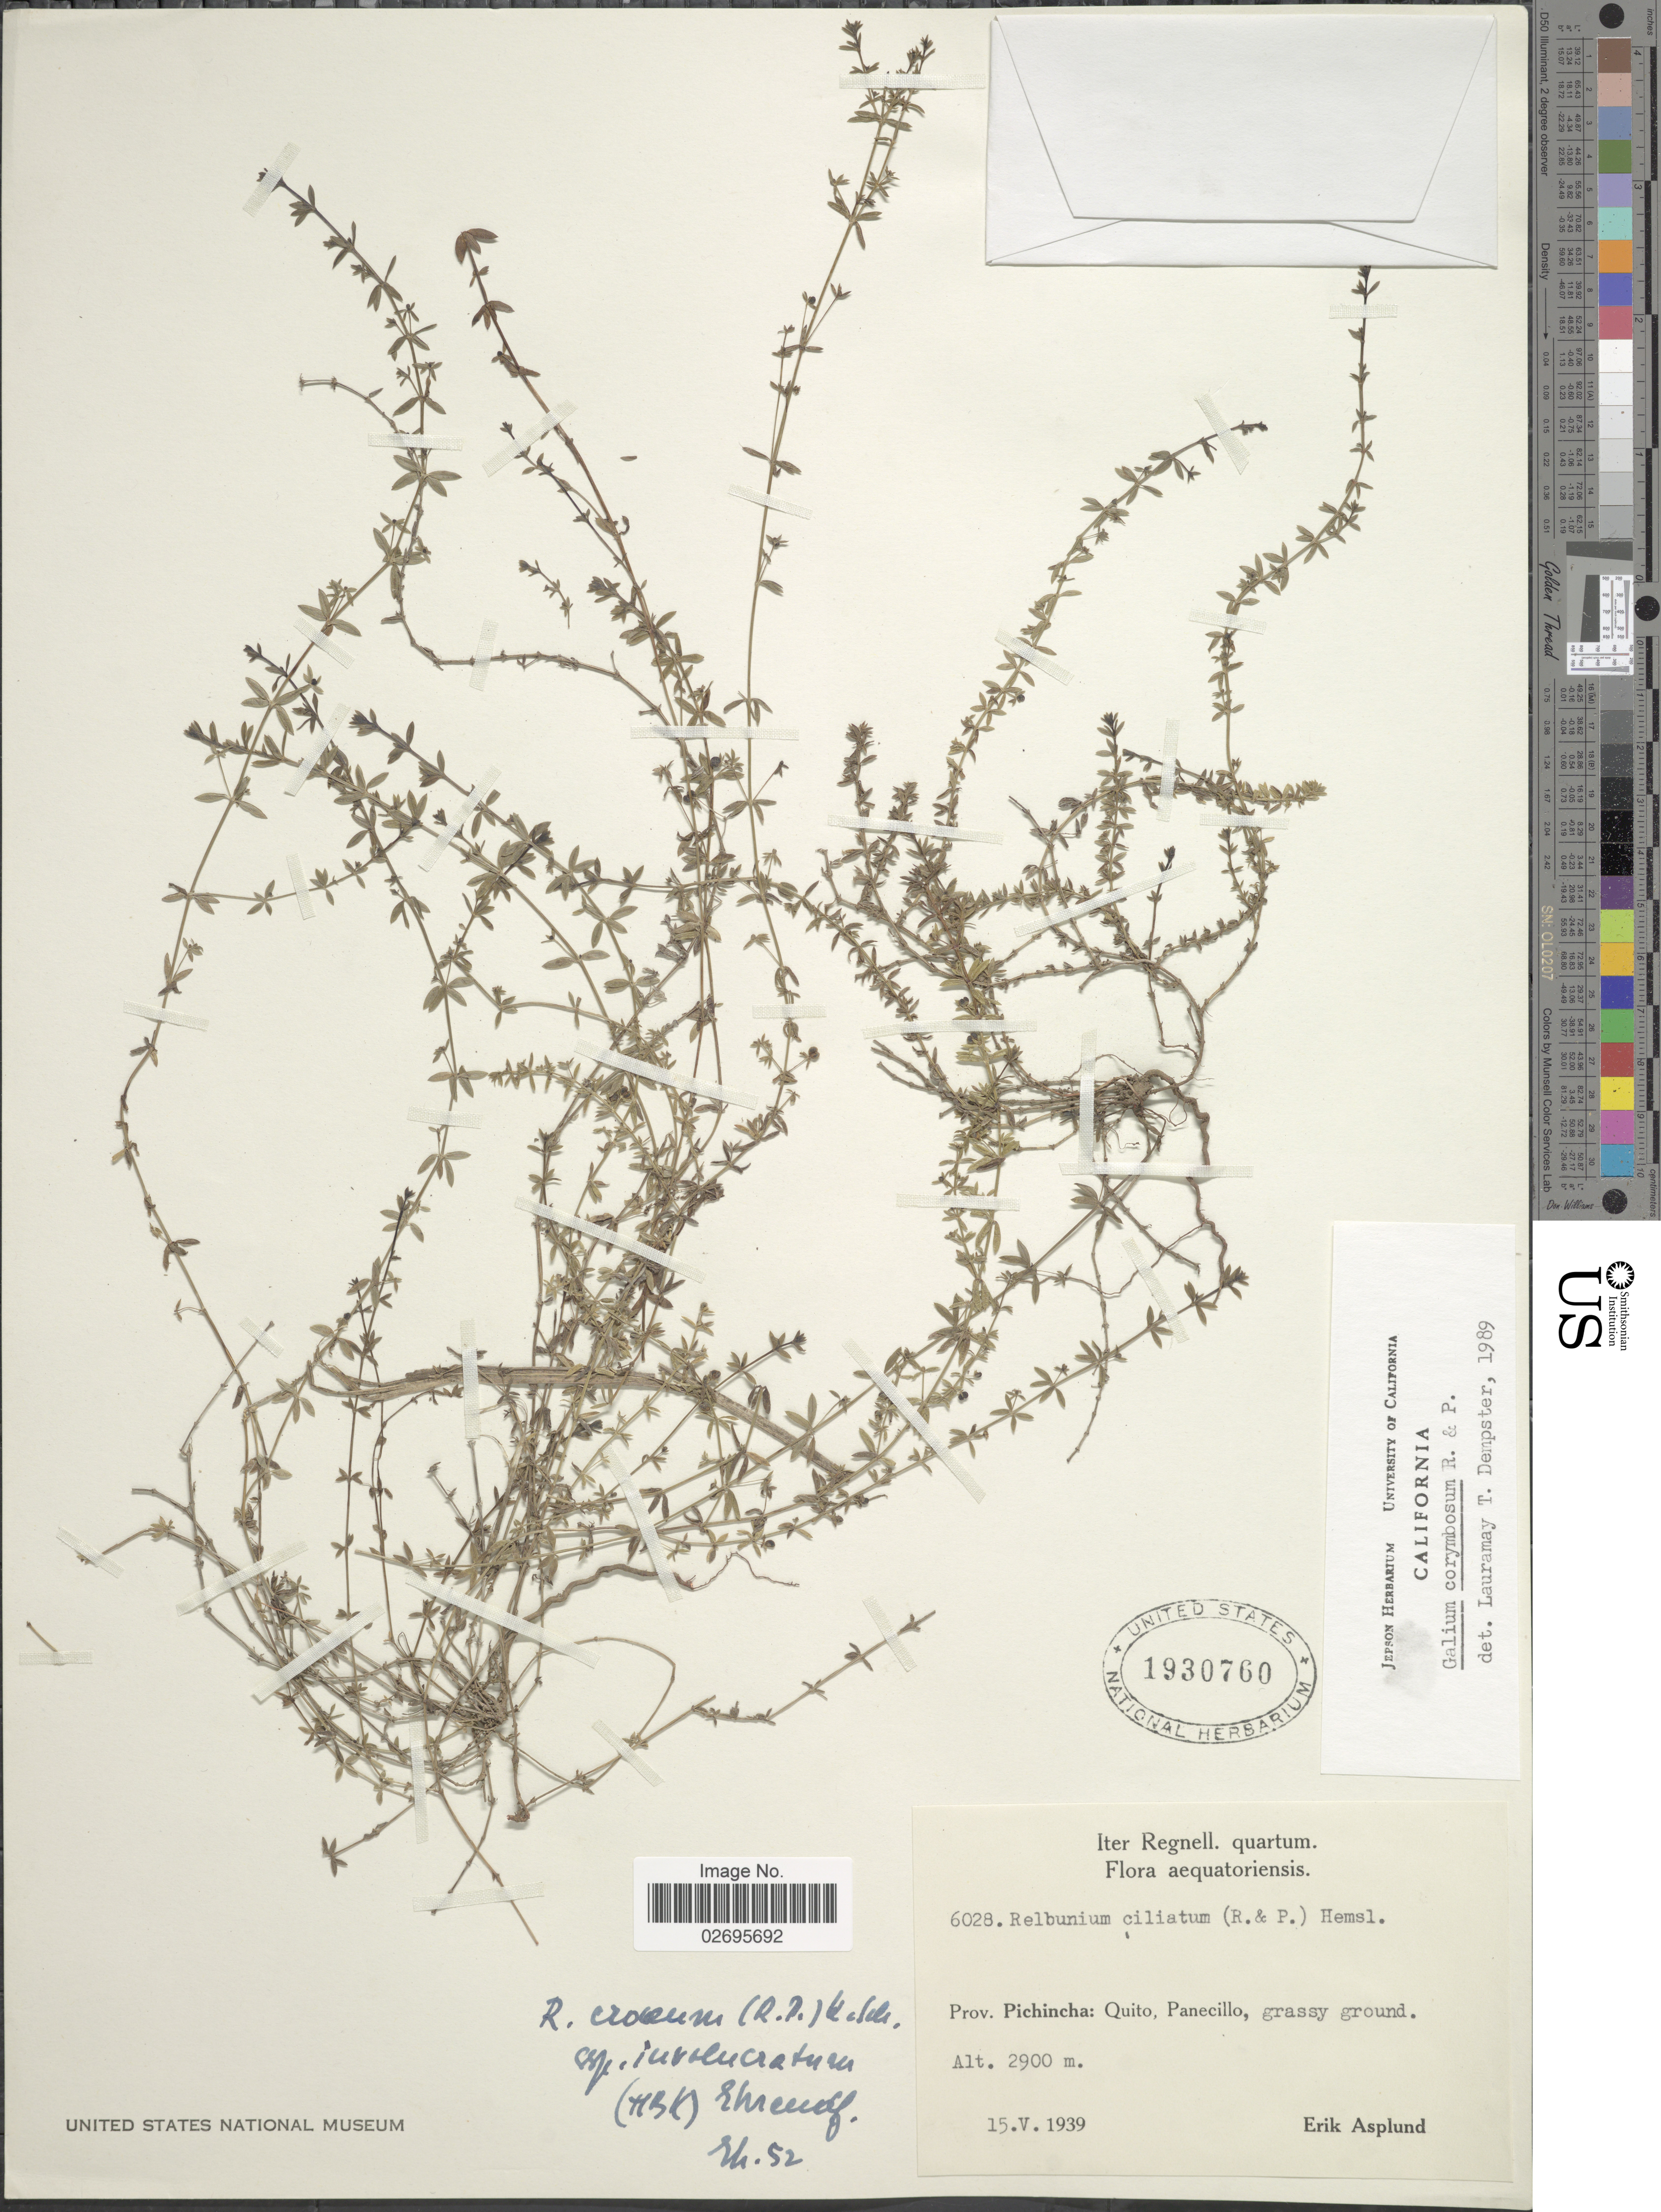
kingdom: Plantae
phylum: Tracheophyta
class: Magnoliopsida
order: Gentianales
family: Rubiaceae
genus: Galium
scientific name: Galium corymbosum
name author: Ruiz & Pav.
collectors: E. Asplund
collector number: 6028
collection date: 1939-05-15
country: Ecuador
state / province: Pichincha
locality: Prov. Pichincha: Quito, Panecillo, grassy ground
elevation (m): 2900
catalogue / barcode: US 1930760